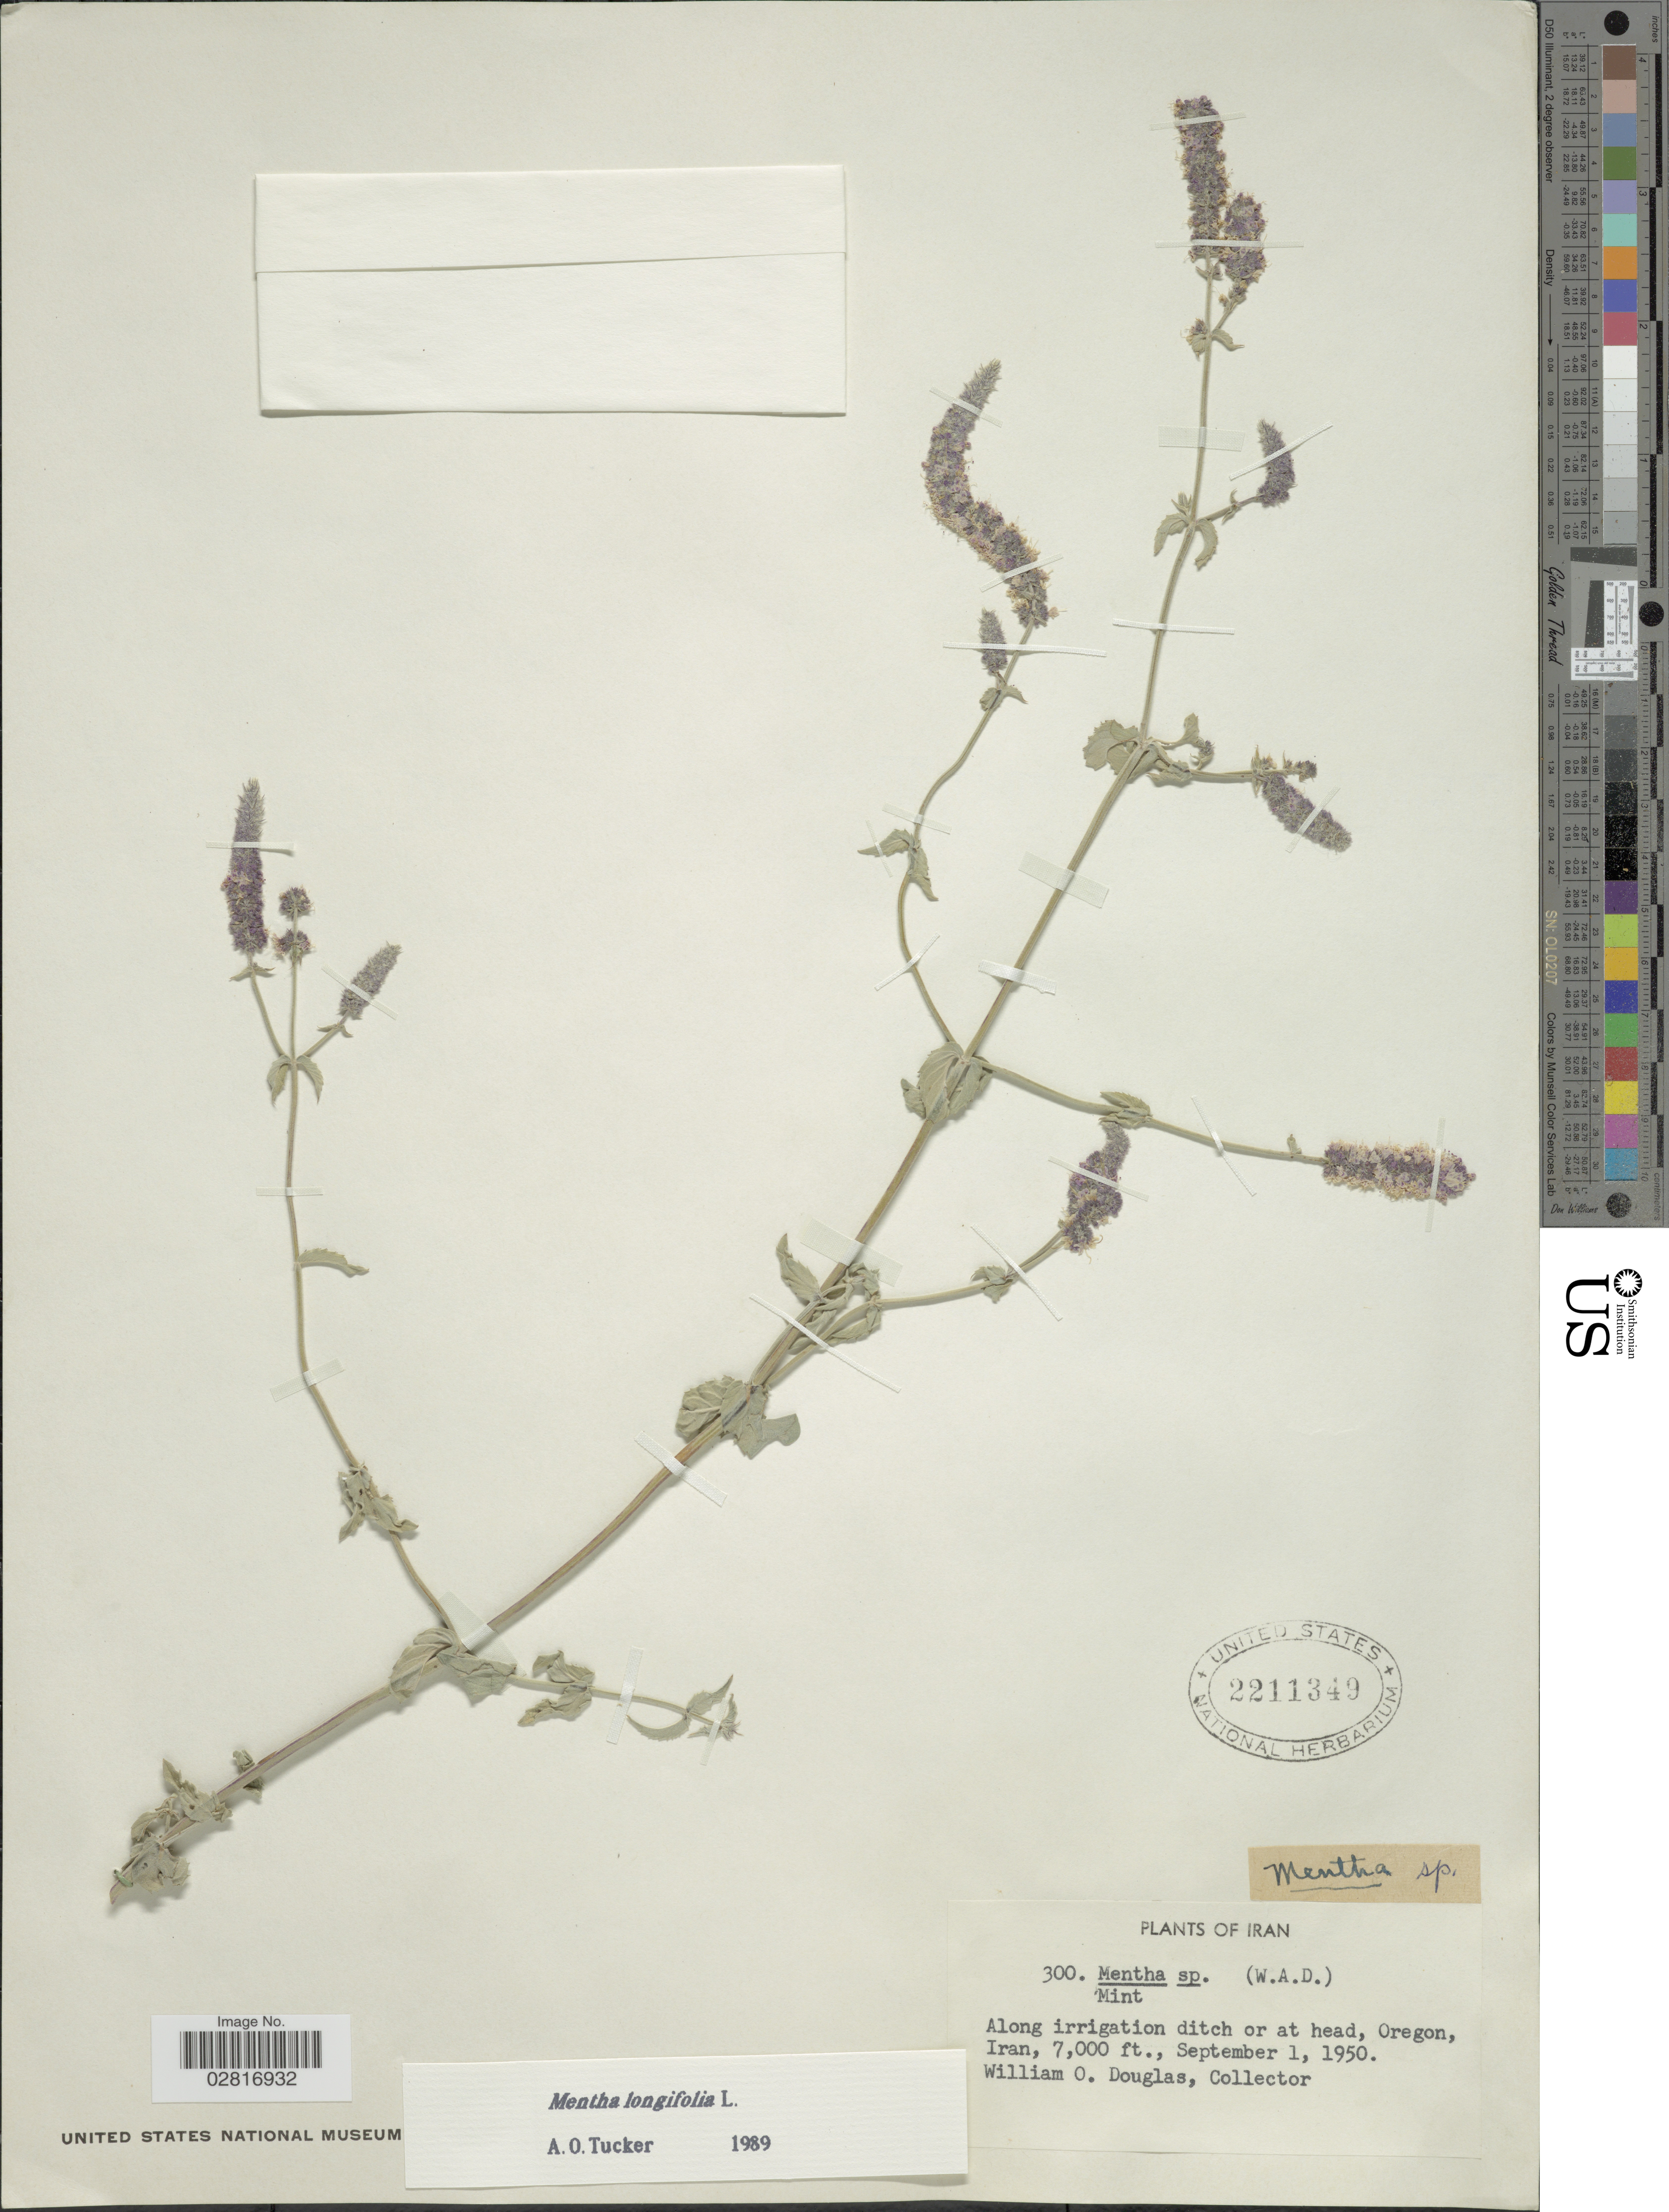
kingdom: Plantae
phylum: Tracheophyta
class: Magnoliopsida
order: Lamiales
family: Lamiaceae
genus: Mentha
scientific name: Mentha longifolia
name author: (L.) L.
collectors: W. Douglas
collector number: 300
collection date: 1950-09-01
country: Iran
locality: Along irrigation ditch or at head, Oregon, Iran.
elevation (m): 2134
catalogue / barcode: US 2211349